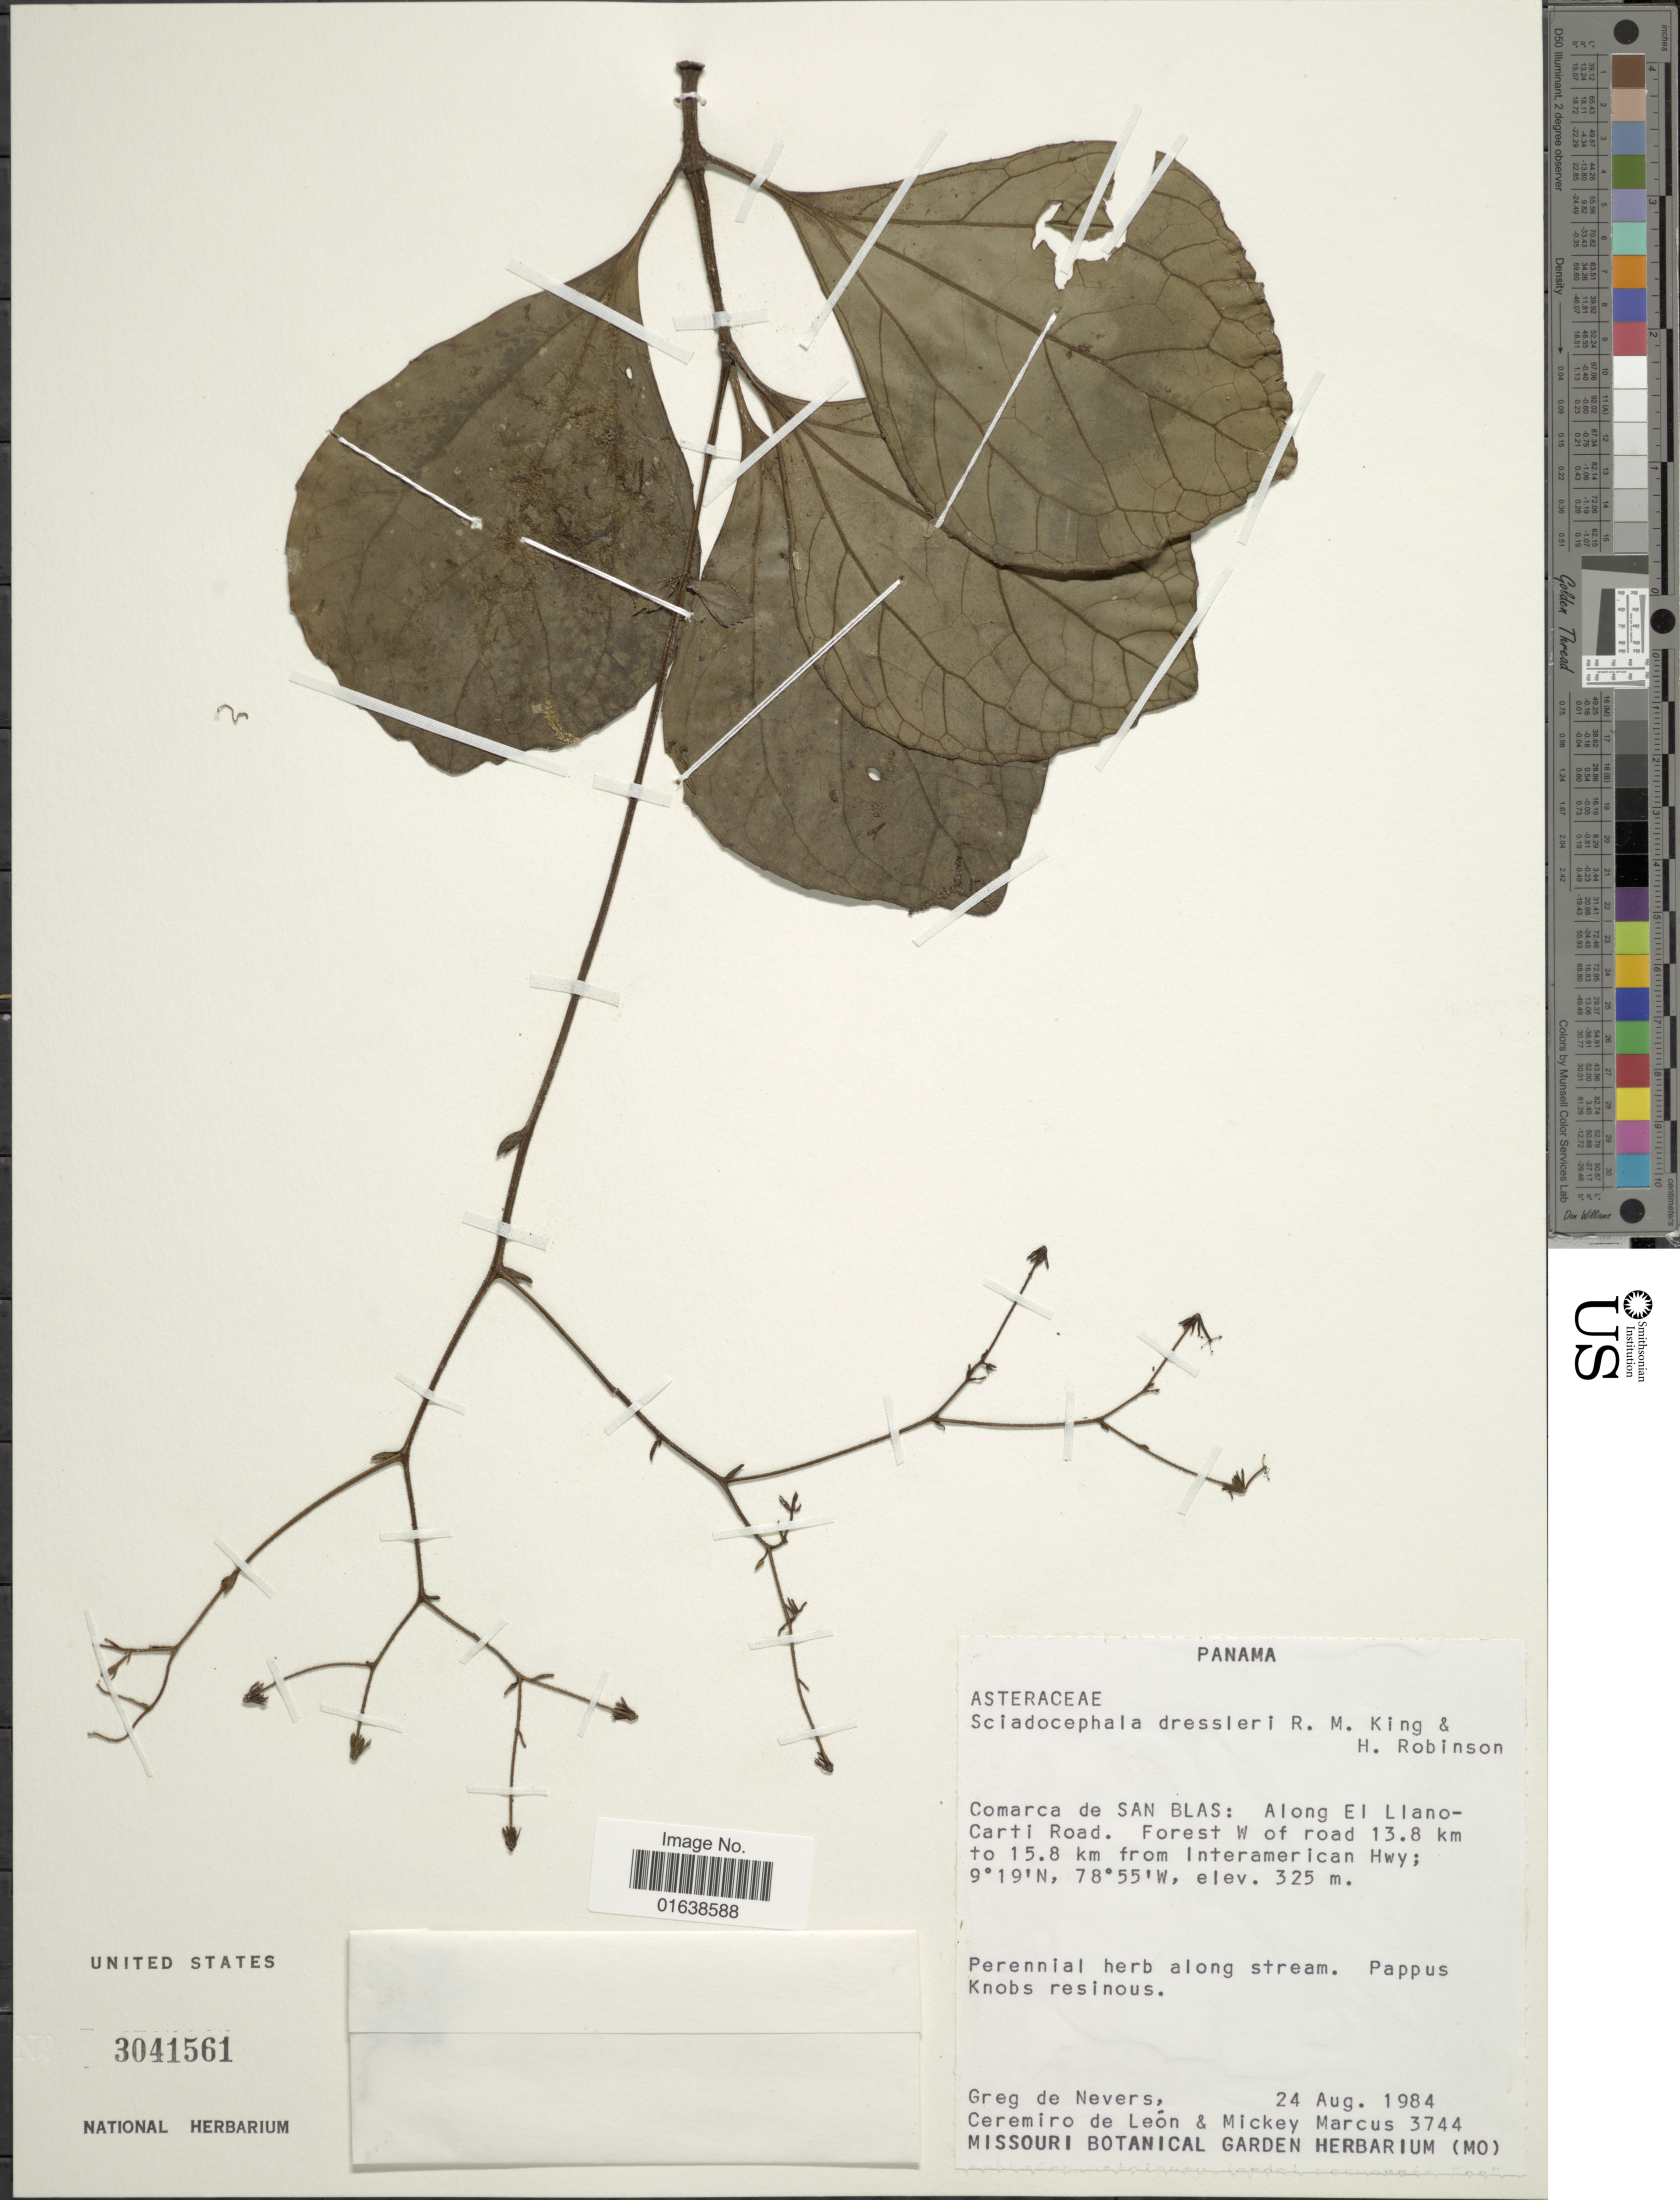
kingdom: Plantae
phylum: Tracheophyta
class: Magnoliopsida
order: Asterales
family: Asteraceae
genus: Sciadocephala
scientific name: Sciadocephala dressleri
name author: R.M. King & H. Rob.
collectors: G. C. de Nevers, C. de León & M. Marcus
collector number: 2744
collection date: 1984-08-24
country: Panama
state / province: Kuna Yala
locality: Panama. Comarca de San Blas; Along El Llano-Carti Road. Forest W of road 13.8 km from Interamerican Hwy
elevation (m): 325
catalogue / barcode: US 3041561